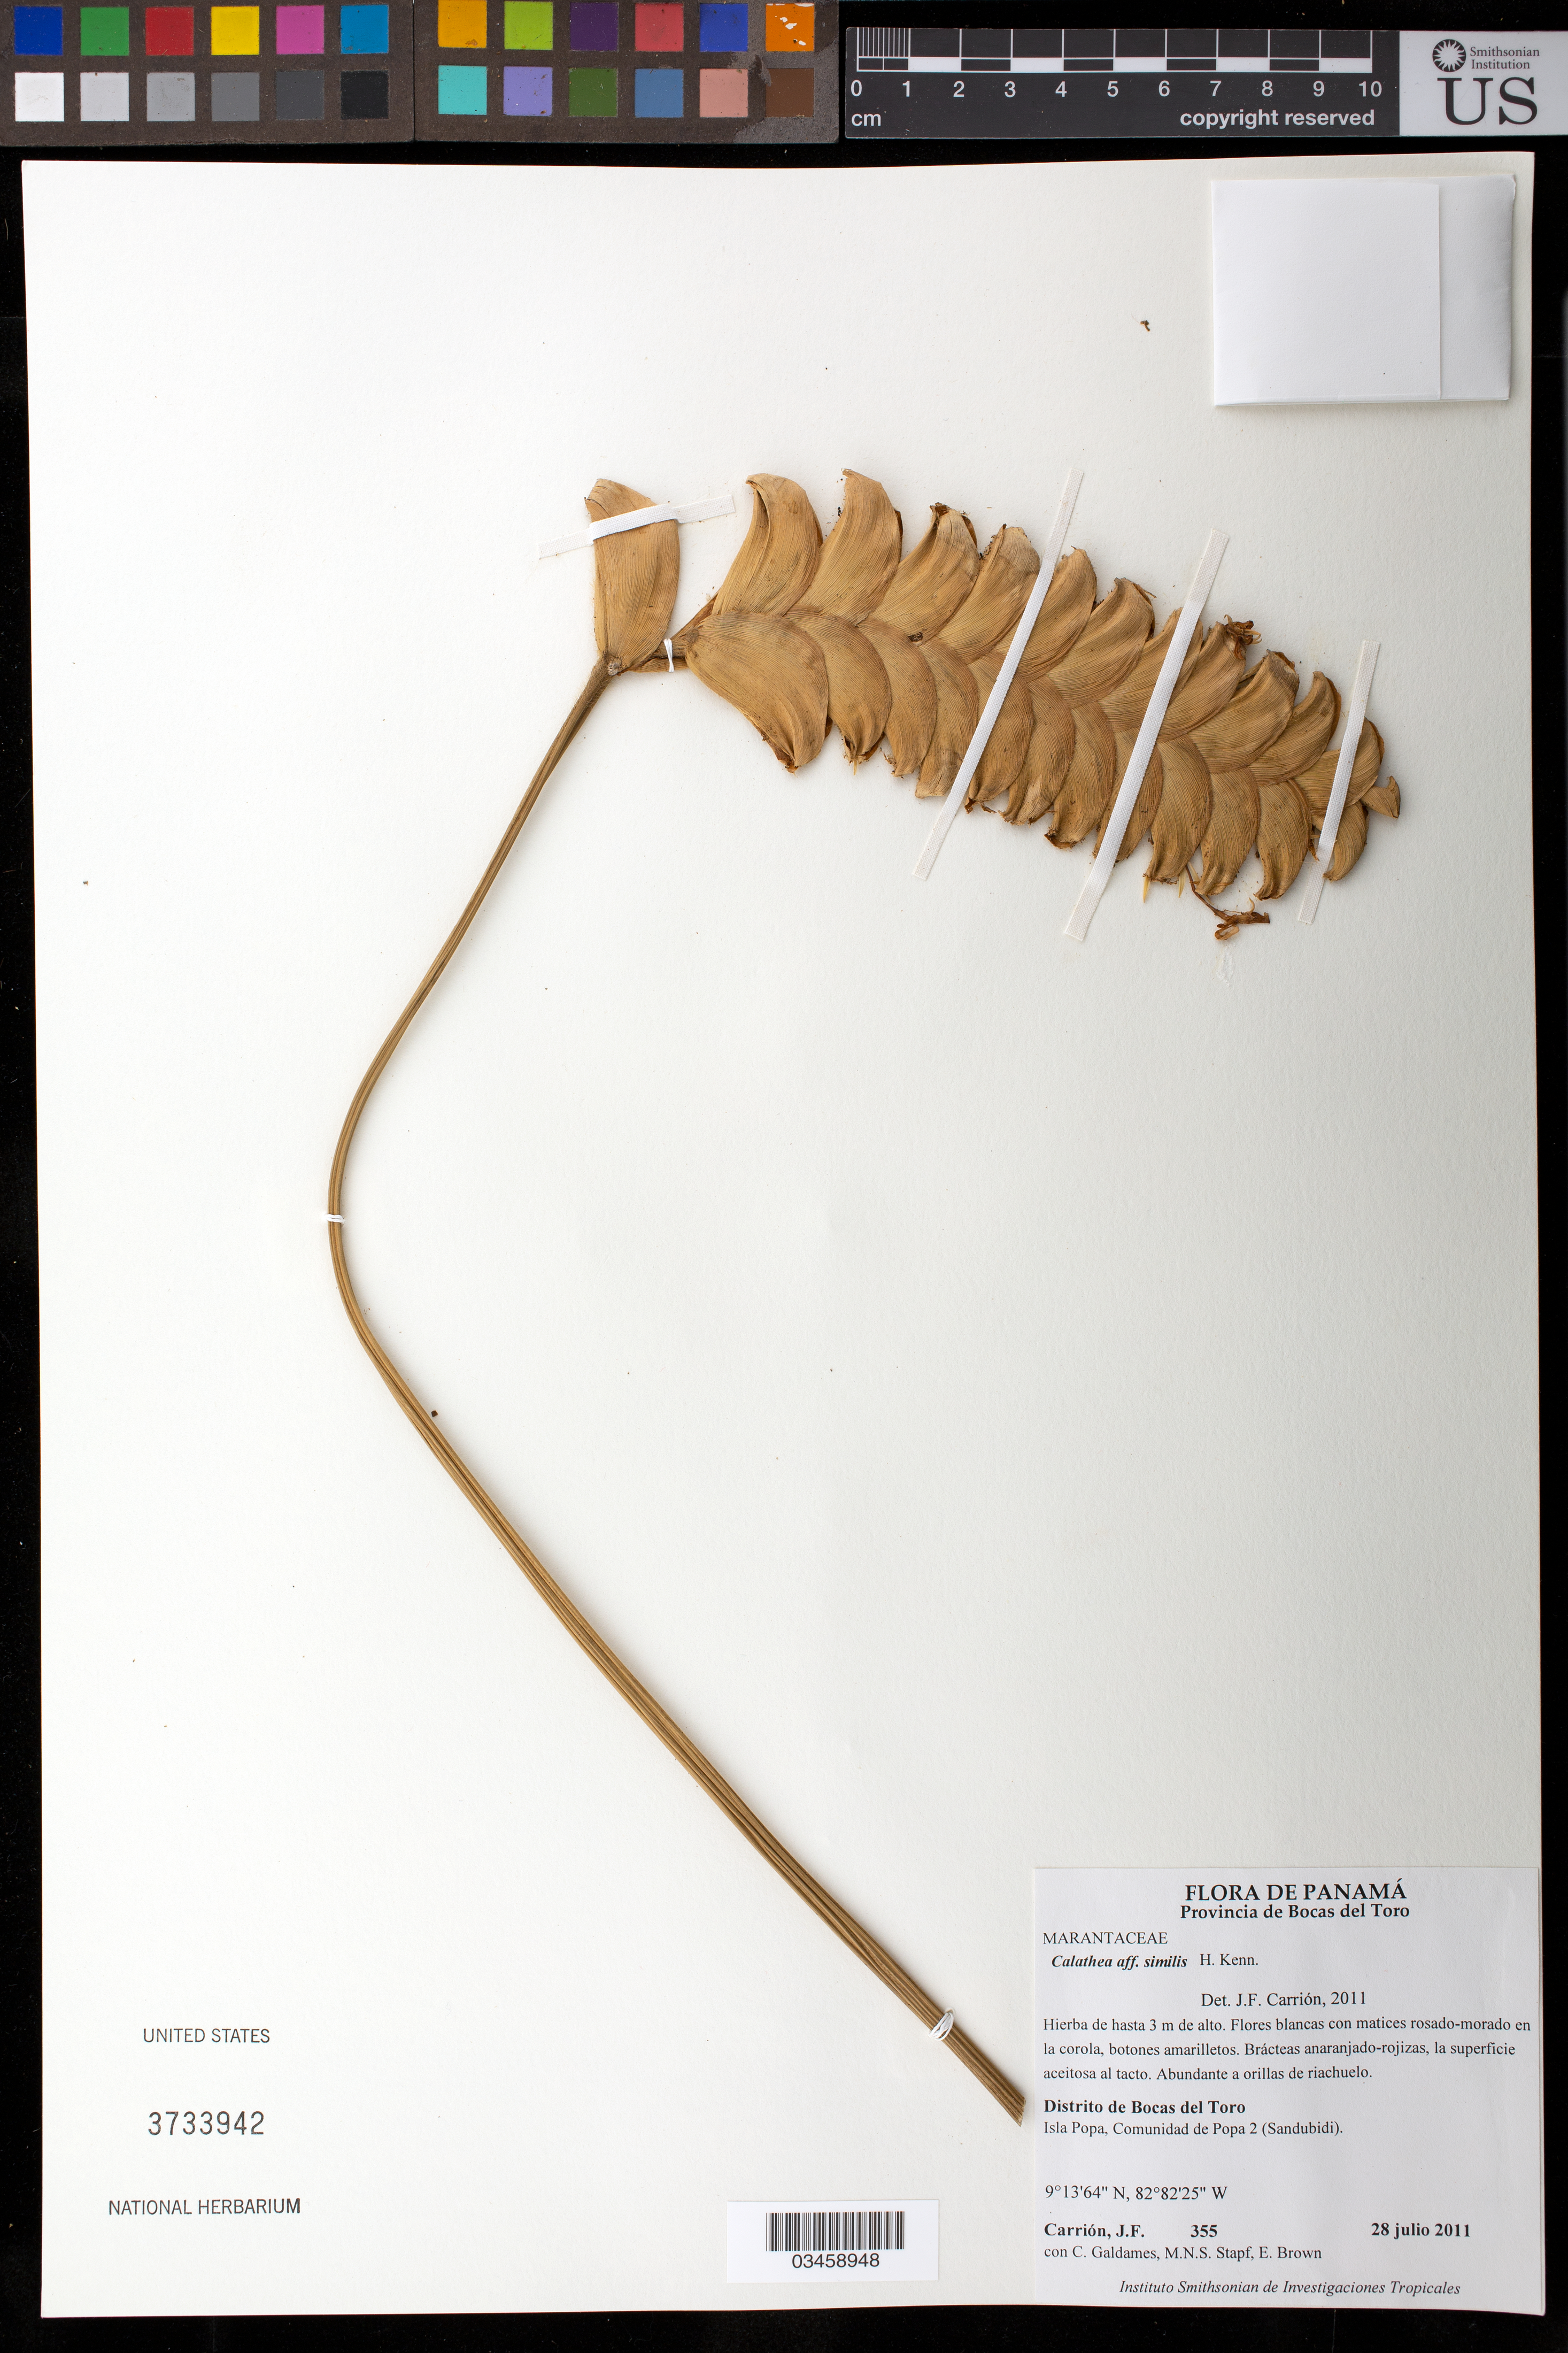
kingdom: Plantae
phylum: Tracheophyta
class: Liliopsida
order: Zingiberales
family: Marantaceae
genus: Calathea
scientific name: Calathea similis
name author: H. Kenn.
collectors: J. F. Carrión, C. Galdames, M. Stapf & E. Brown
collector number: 355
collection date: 2011-07-28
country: Panama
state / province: Bocas del Toro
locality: Isla Popa, Comunidad de Popa 2 (Sandubidi)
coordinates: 9 13 64 N, 82 82 25 W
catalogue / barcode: US 3733942